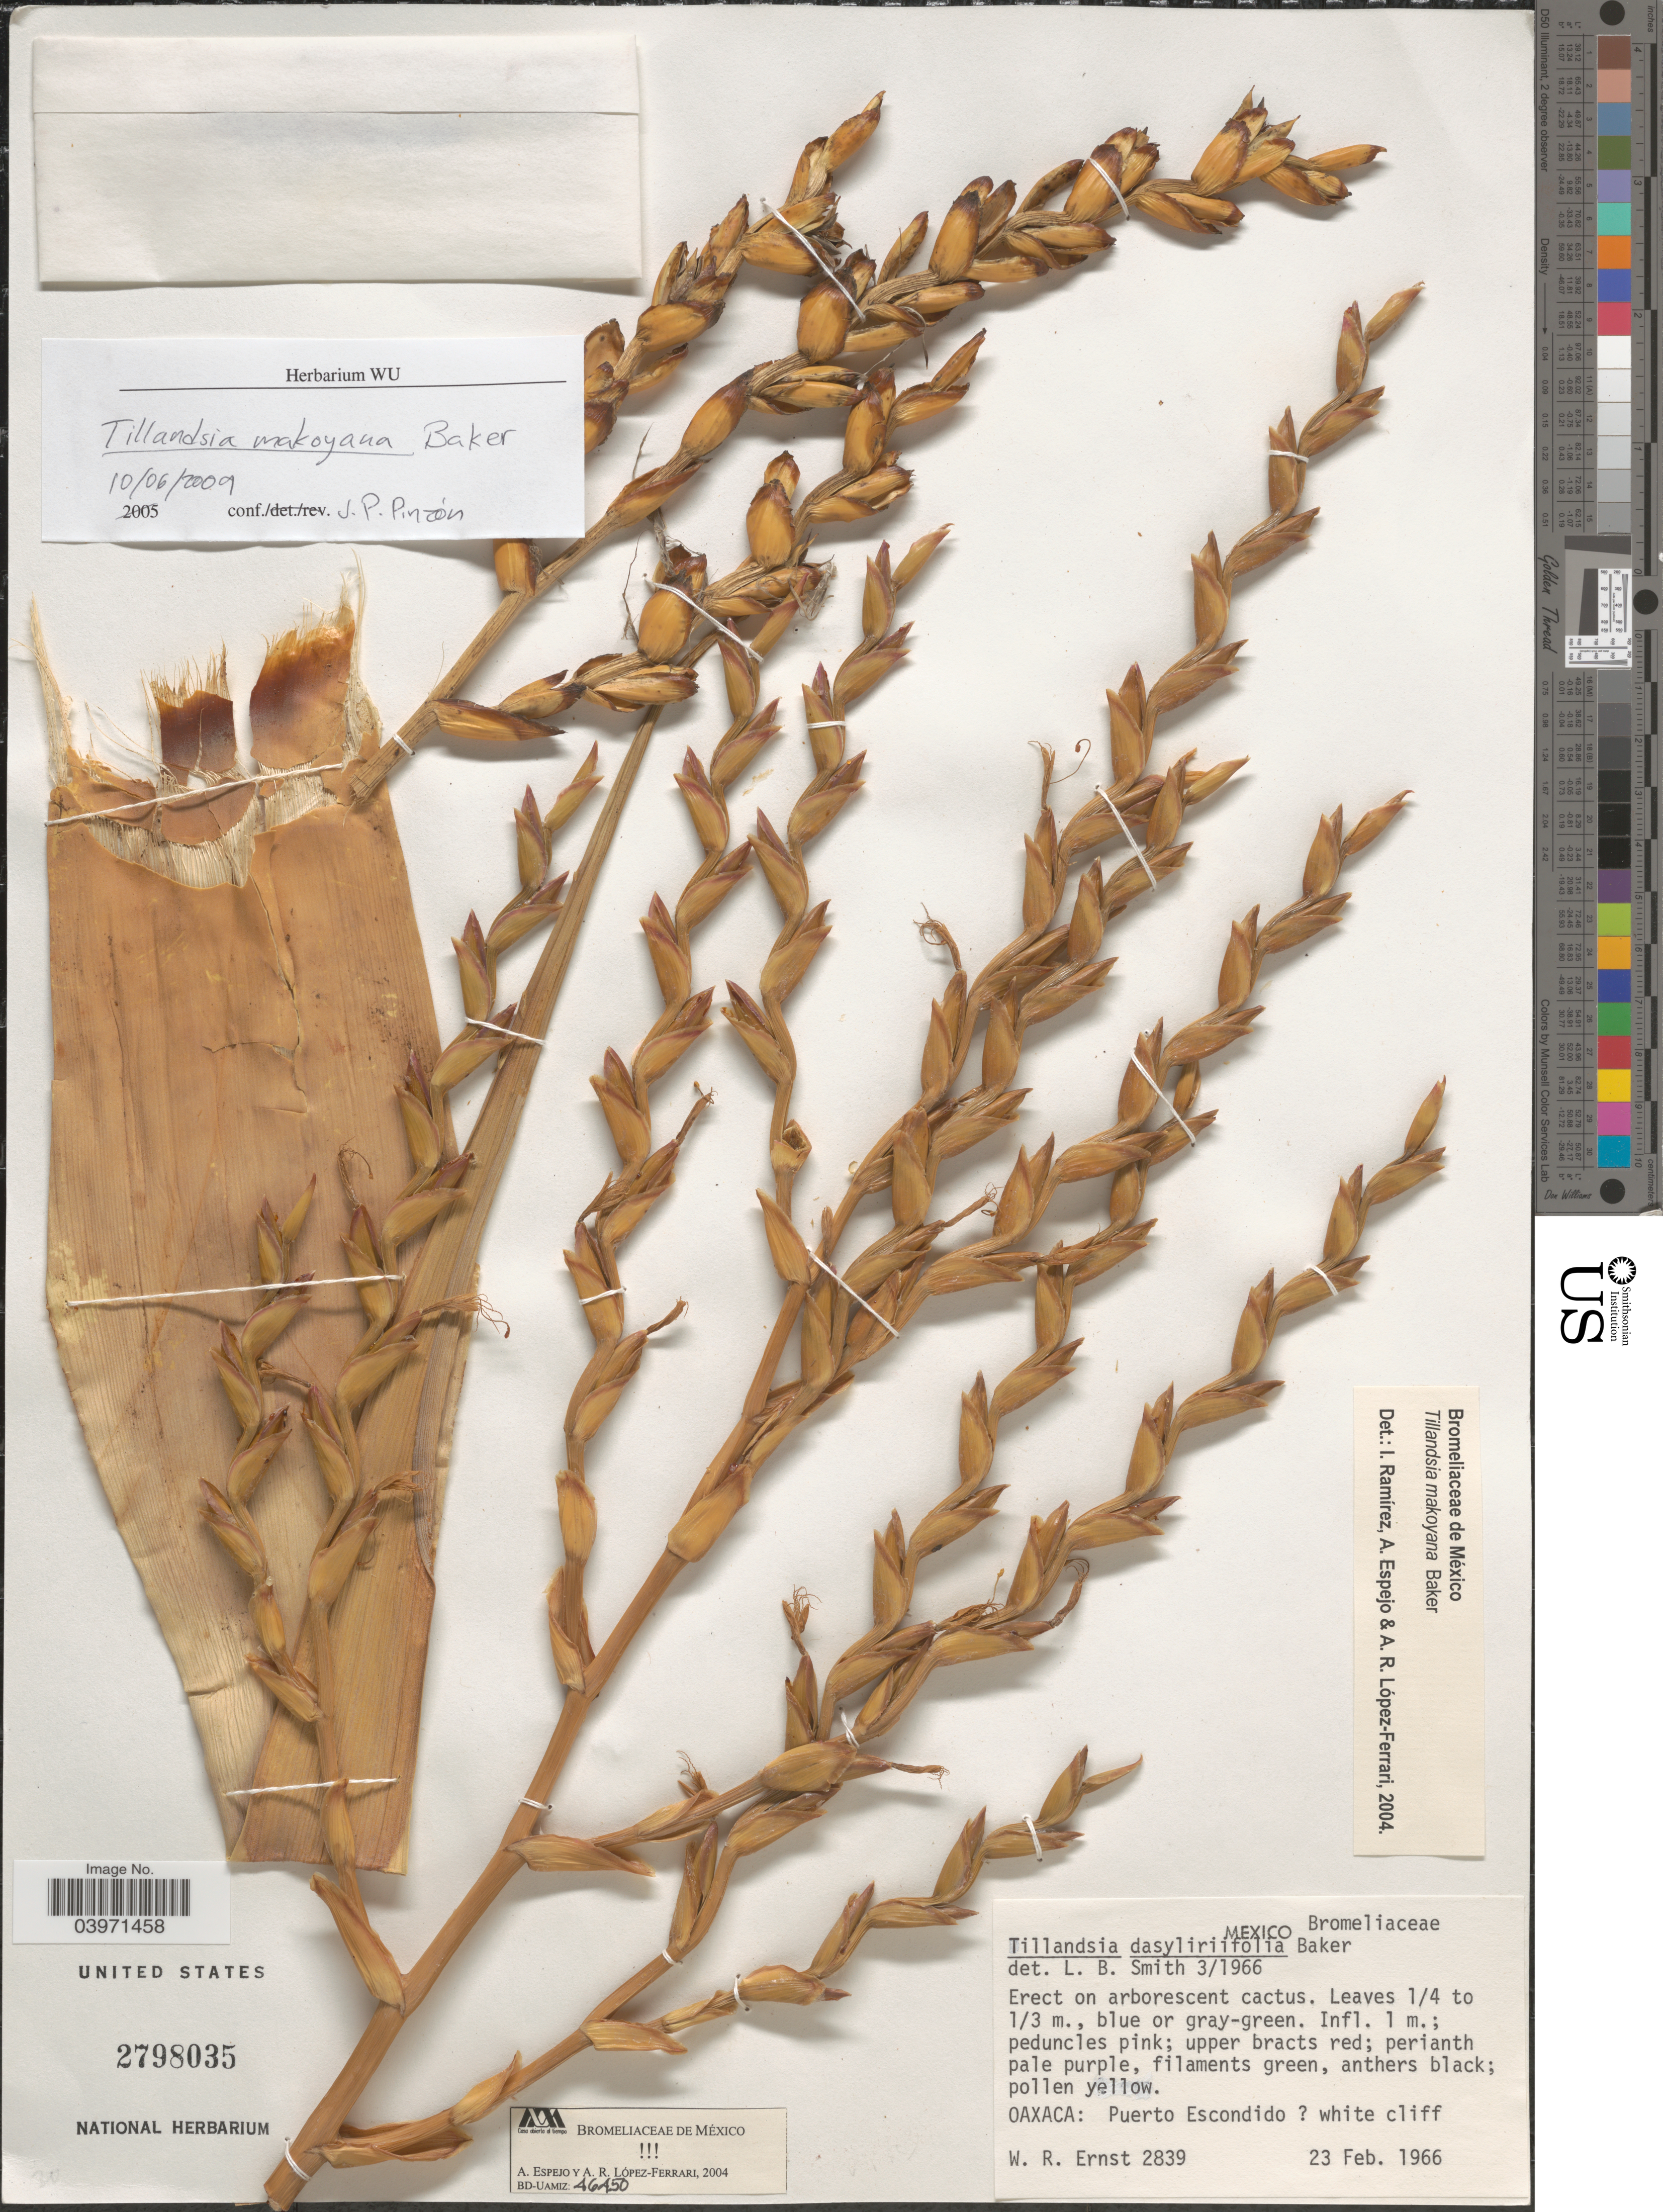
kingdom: Plantae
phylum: Tracheophyta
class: Liliopsida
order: Poales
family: Bromeliaceae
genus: Tillandsia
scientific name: Tillandsia makoyana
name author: Baker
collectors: W. R. Ernst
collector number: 2839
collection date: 1966-02-23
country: Mexico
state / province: Oaxaca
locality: Puerto Escondido.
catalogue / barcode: US 2798035